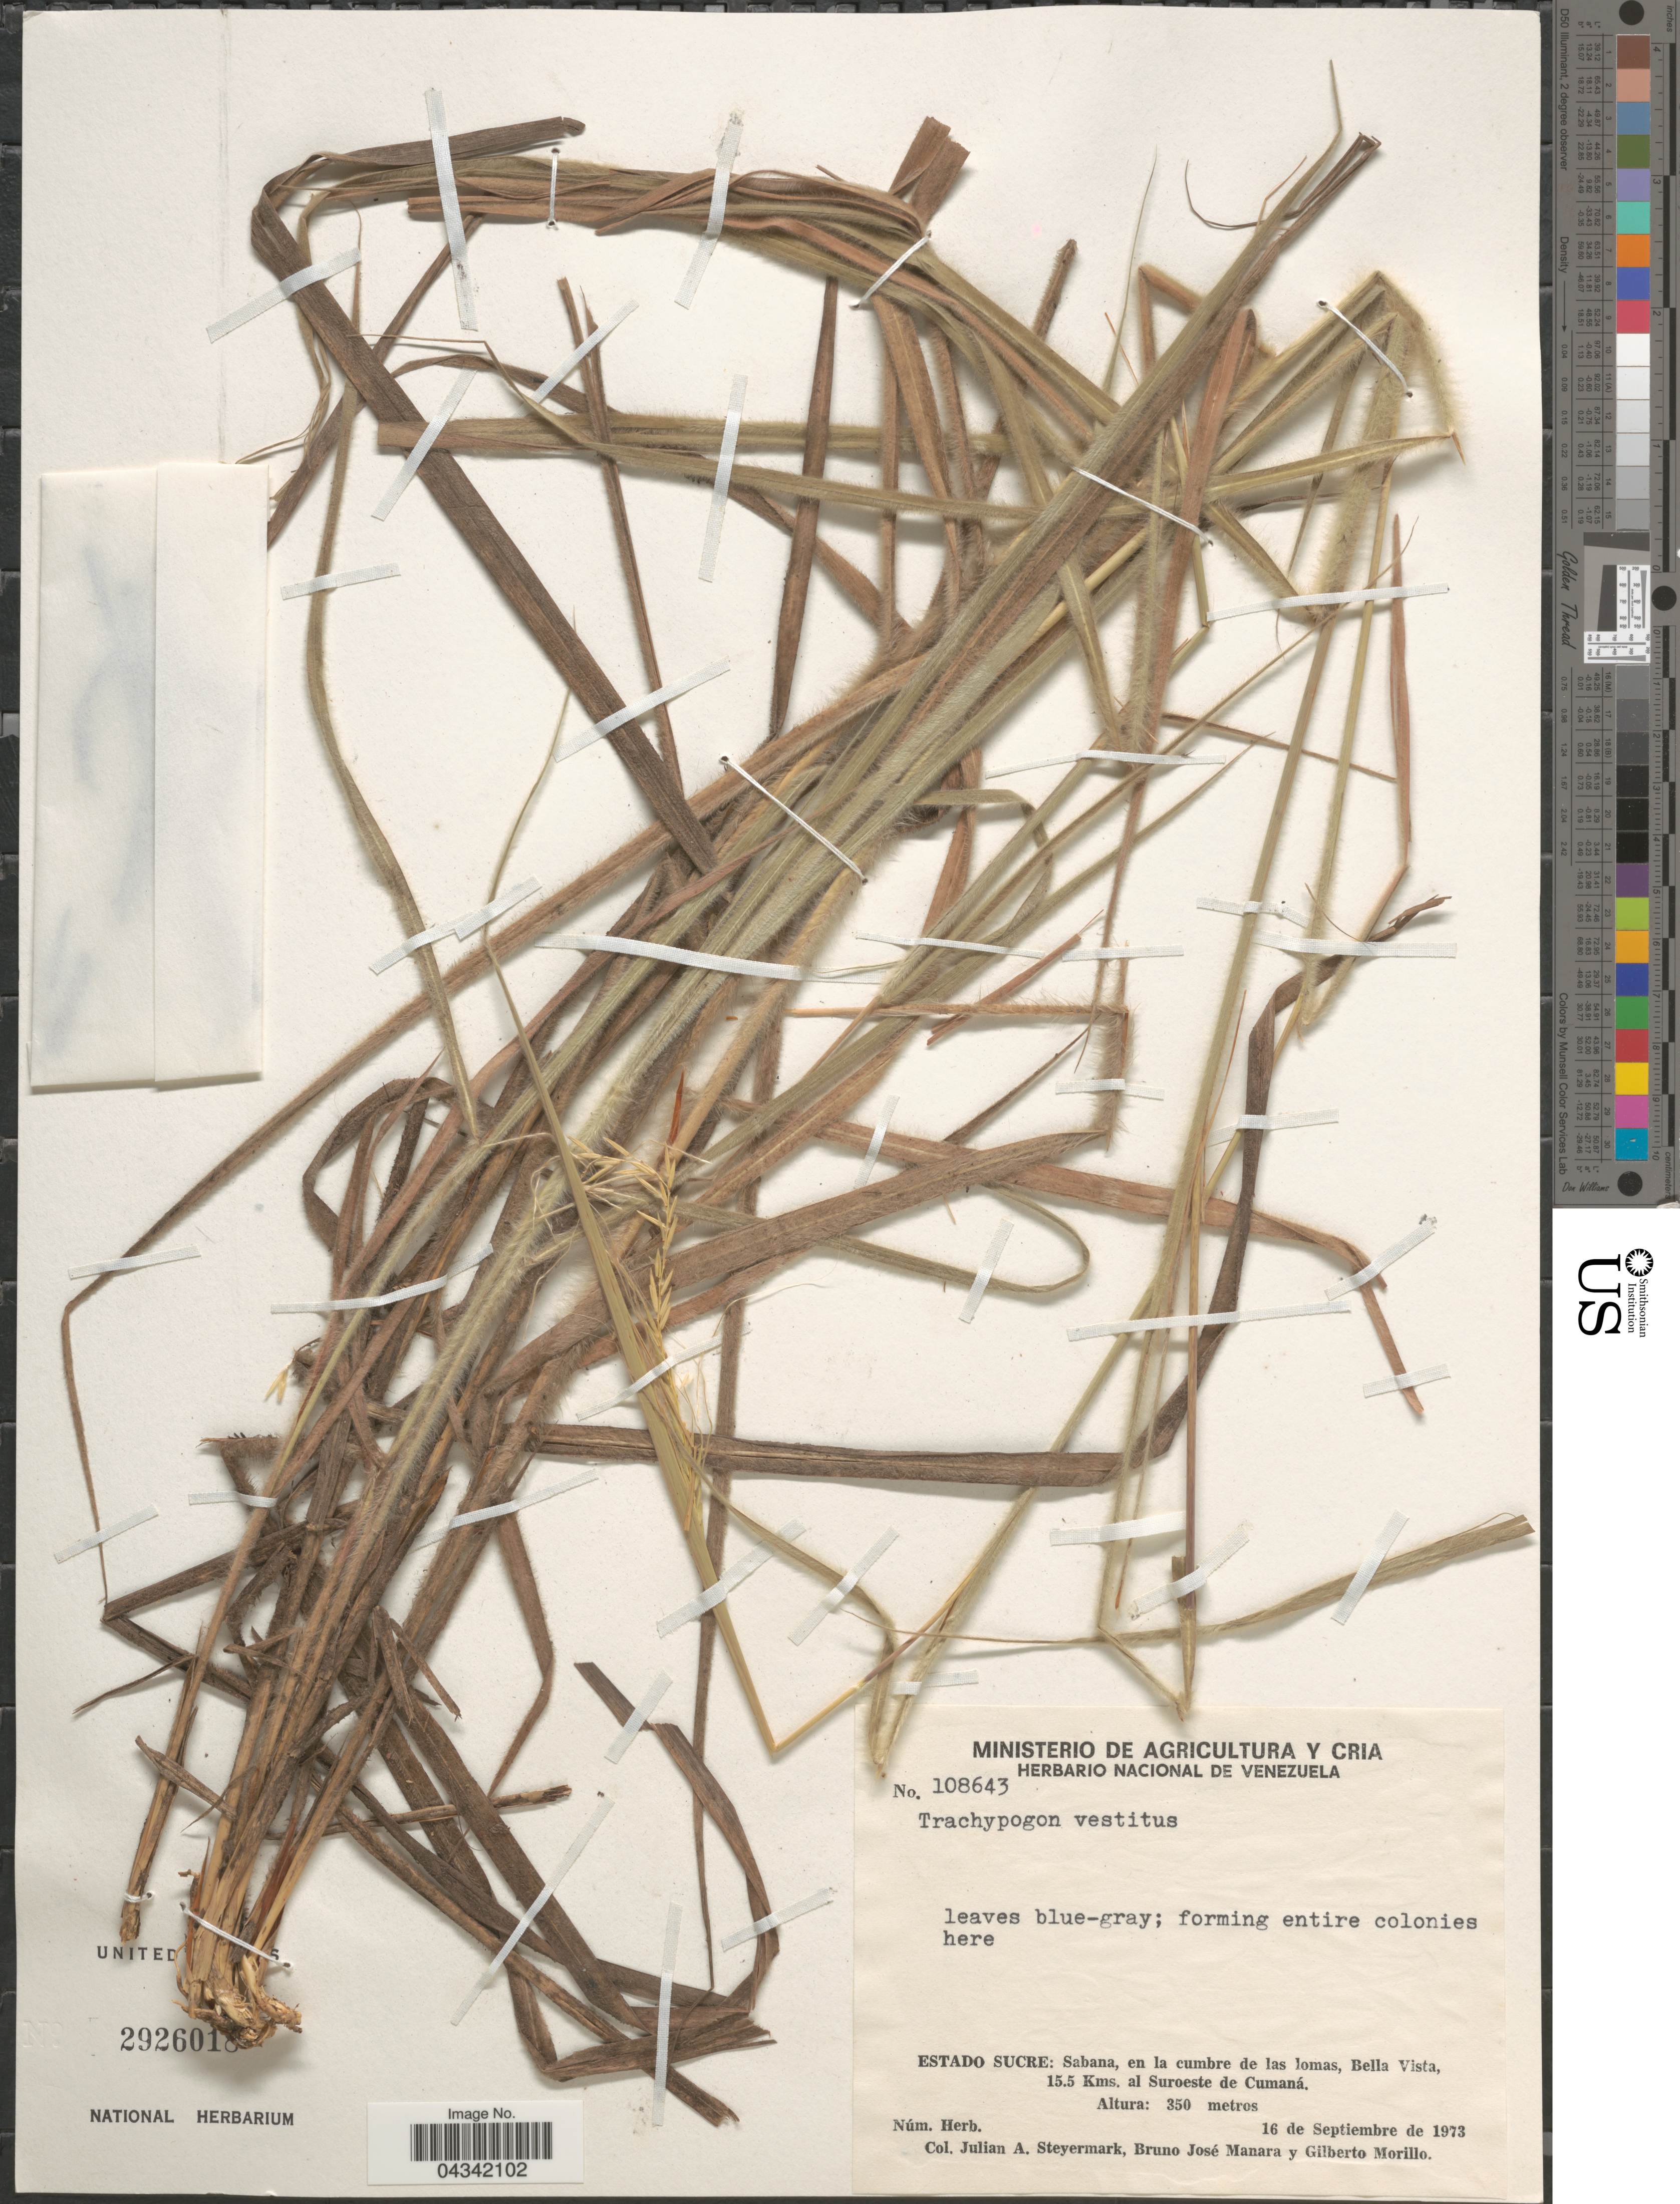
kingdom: Plantae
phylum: Tracheophyta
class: Liliopsida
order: Poales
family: Poaceae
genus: Trachypogon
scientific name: Trachypogon vestitus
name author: L. Andersson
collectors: J. Steyermark, B. Manara & G. N. Morillo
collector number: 108643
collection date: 1973-09-16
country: Venezuela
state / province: Sucre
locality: Sabana, en la cumbre de las lomas, Bella Vista, 15.5 Kms. al Suroeste de Cumaná.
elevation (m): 350